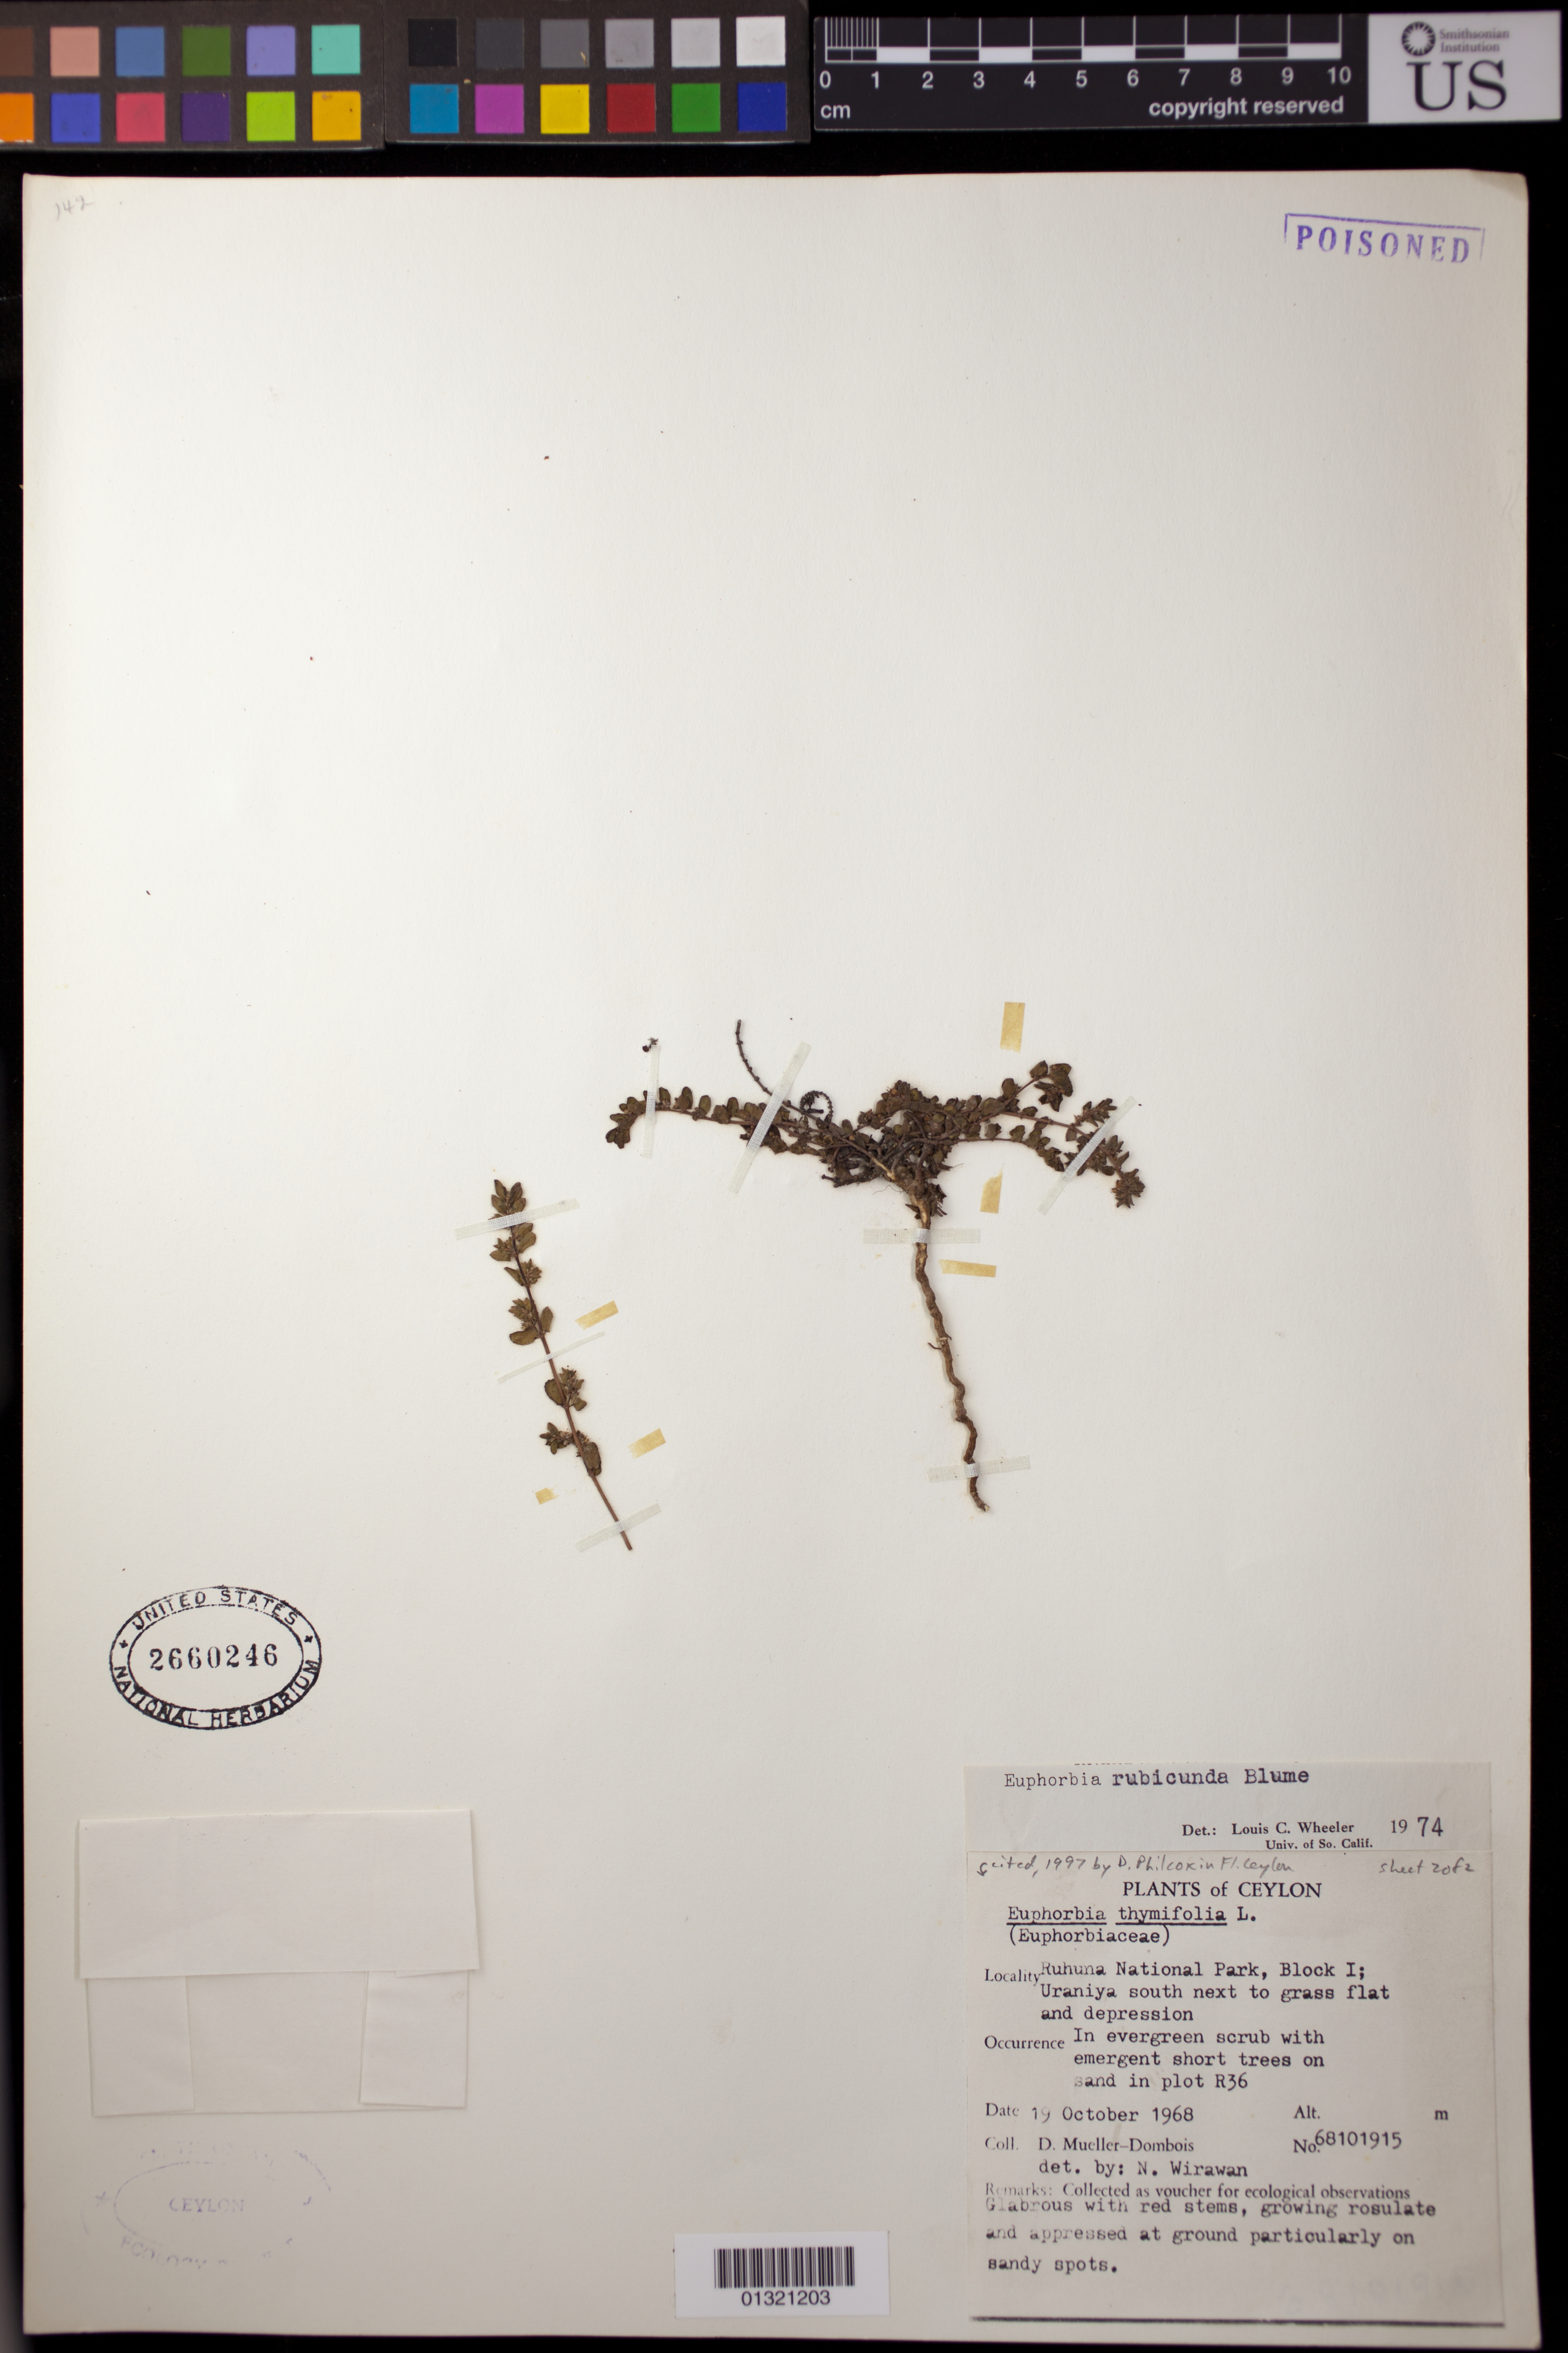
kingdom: Plantae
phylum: Tracheophyta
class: Magnoliopsida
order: Malpighiales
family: Euphorbiaceae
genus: Euphorbia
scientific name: Euphorbia thymifolia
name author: L.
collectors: D. Mueller-Dombois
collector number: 68101915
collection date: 1968-10-19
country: Sri Lanka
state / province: Southern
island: Ceylon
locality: Ruhuna National Park, Block I; Uraniya south , plot R36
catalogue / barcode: US 2660246